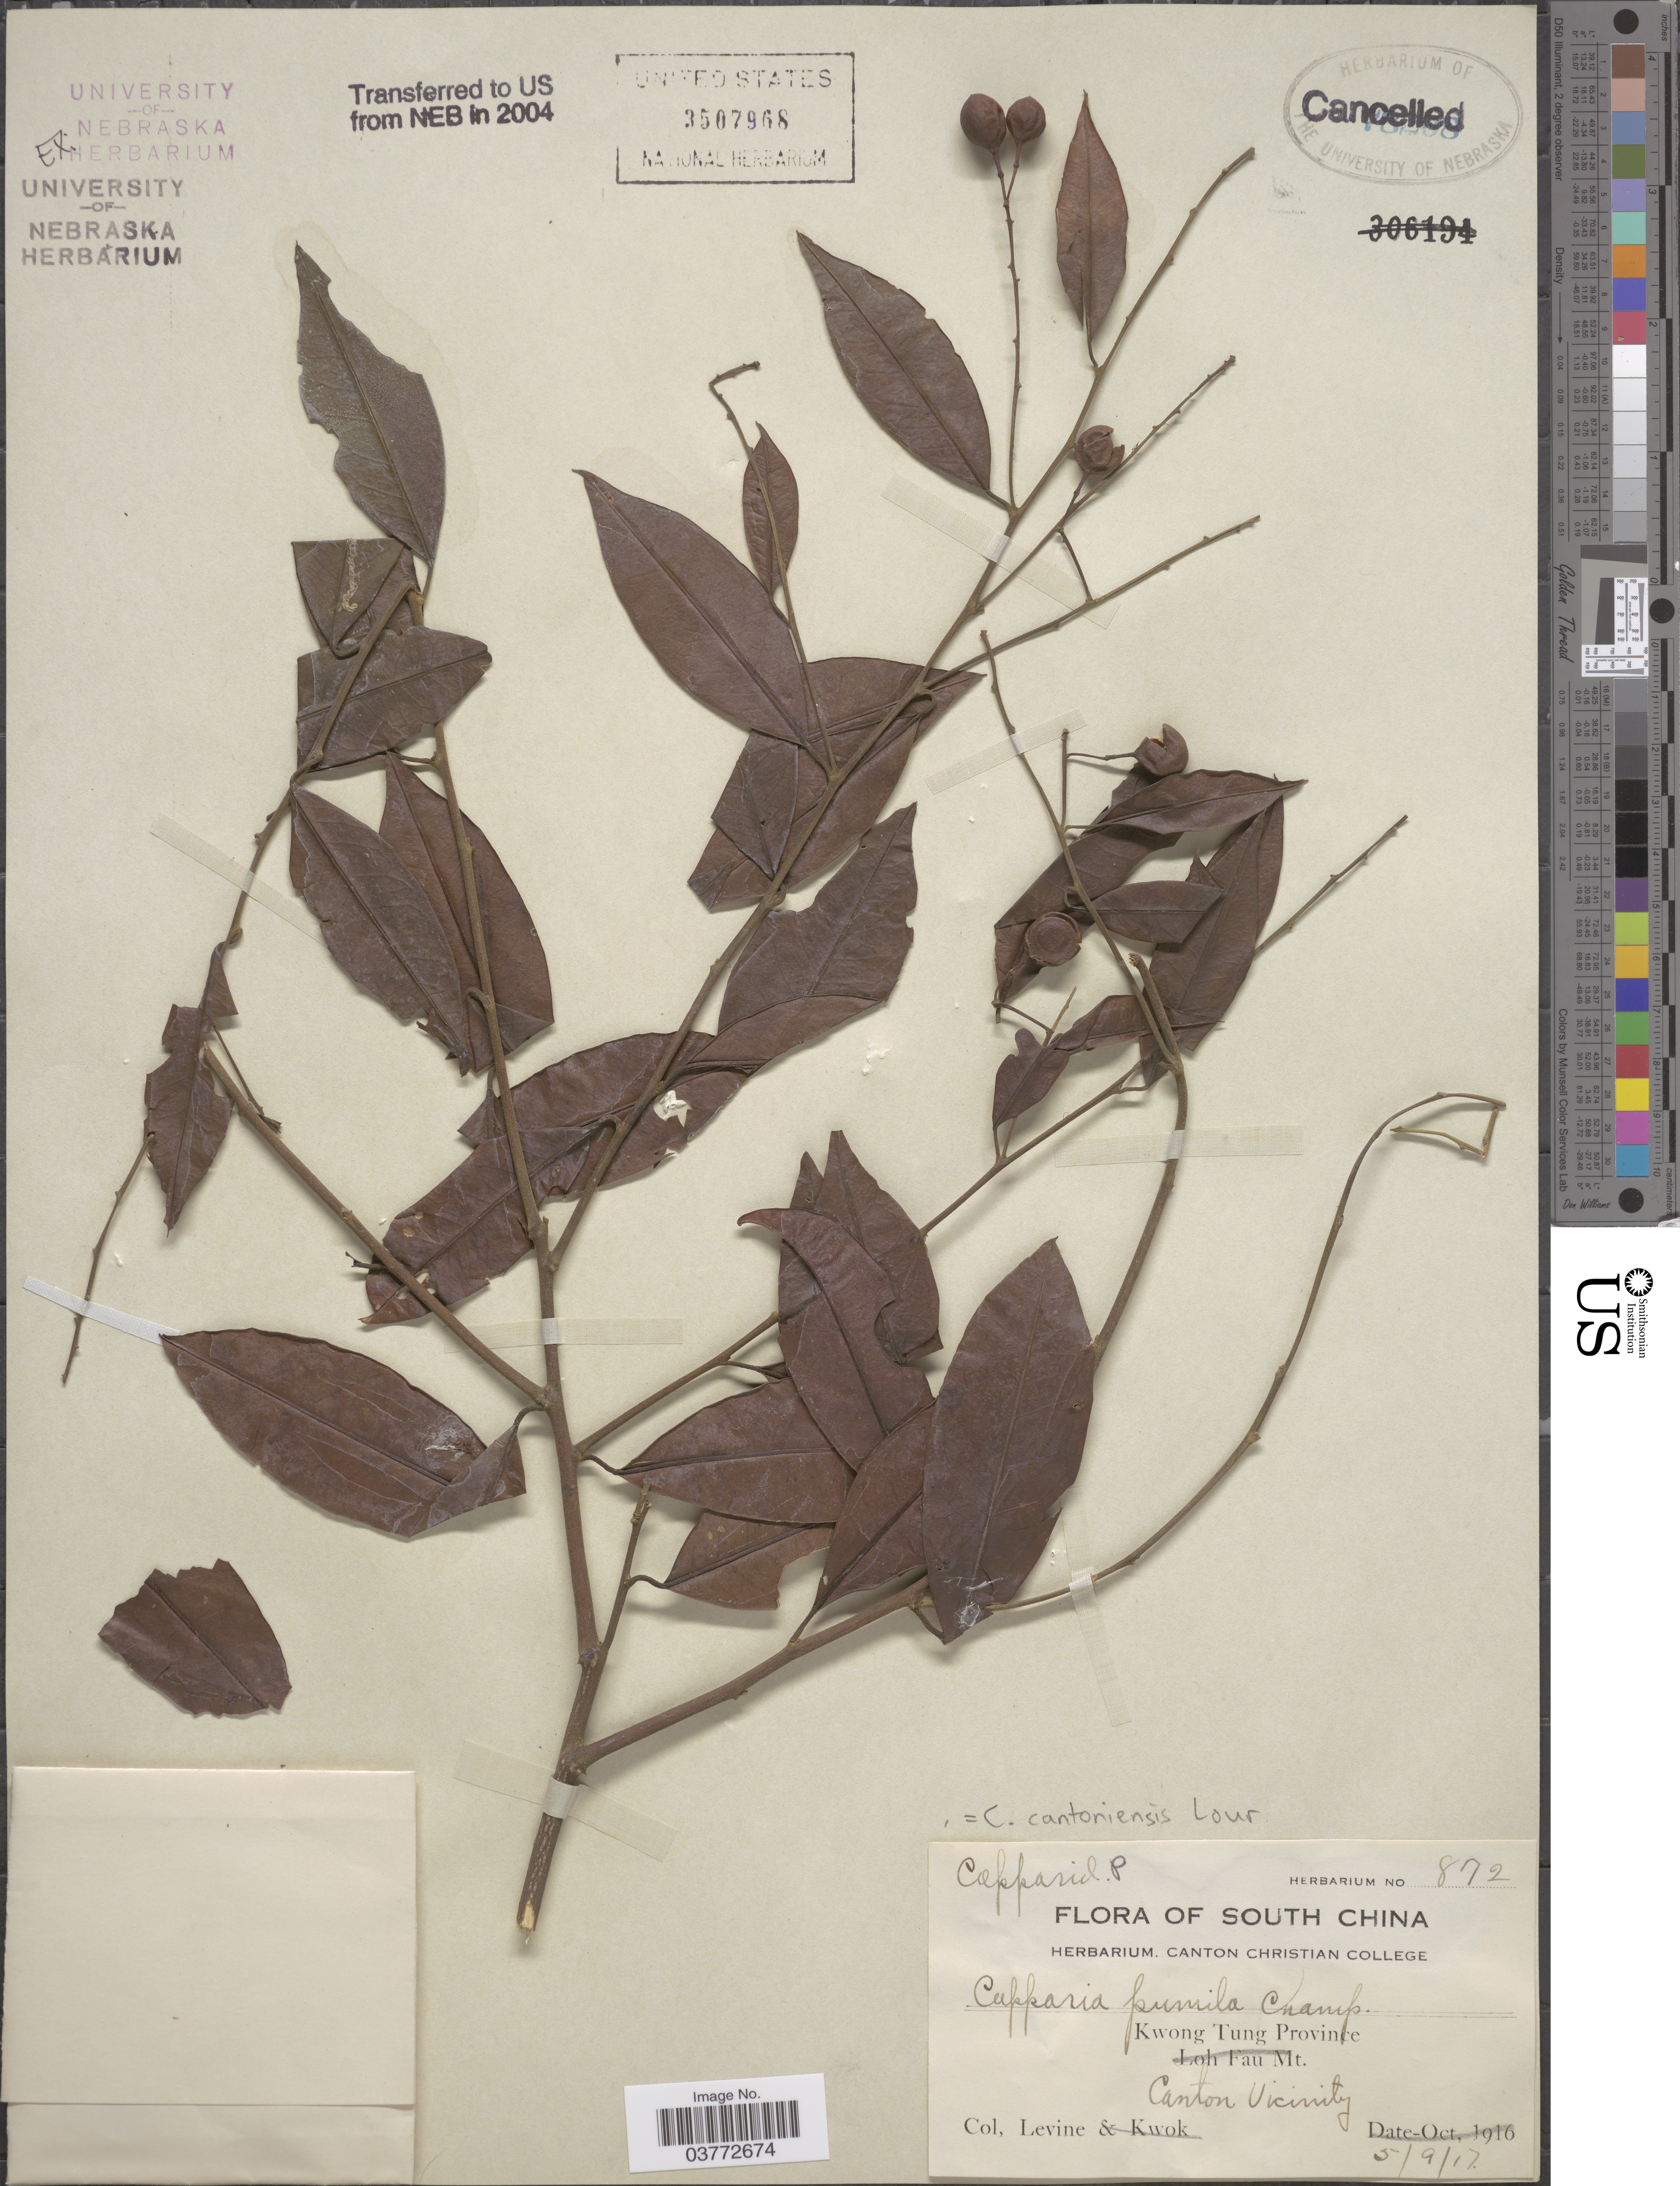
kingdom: Plantae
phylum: Tracheophyta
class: Magnoliopsida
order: Brassicales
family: Capparaceae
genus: Capparis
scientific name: Capparis cantoniensis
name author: Lour.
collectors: -. Levine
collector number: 872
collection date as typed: Transcribed d/m/y: 5/9/17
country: China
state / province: Guangdong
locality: South China. Kwong Tung Province. Canton Vicinity.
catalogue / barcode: US 3507968